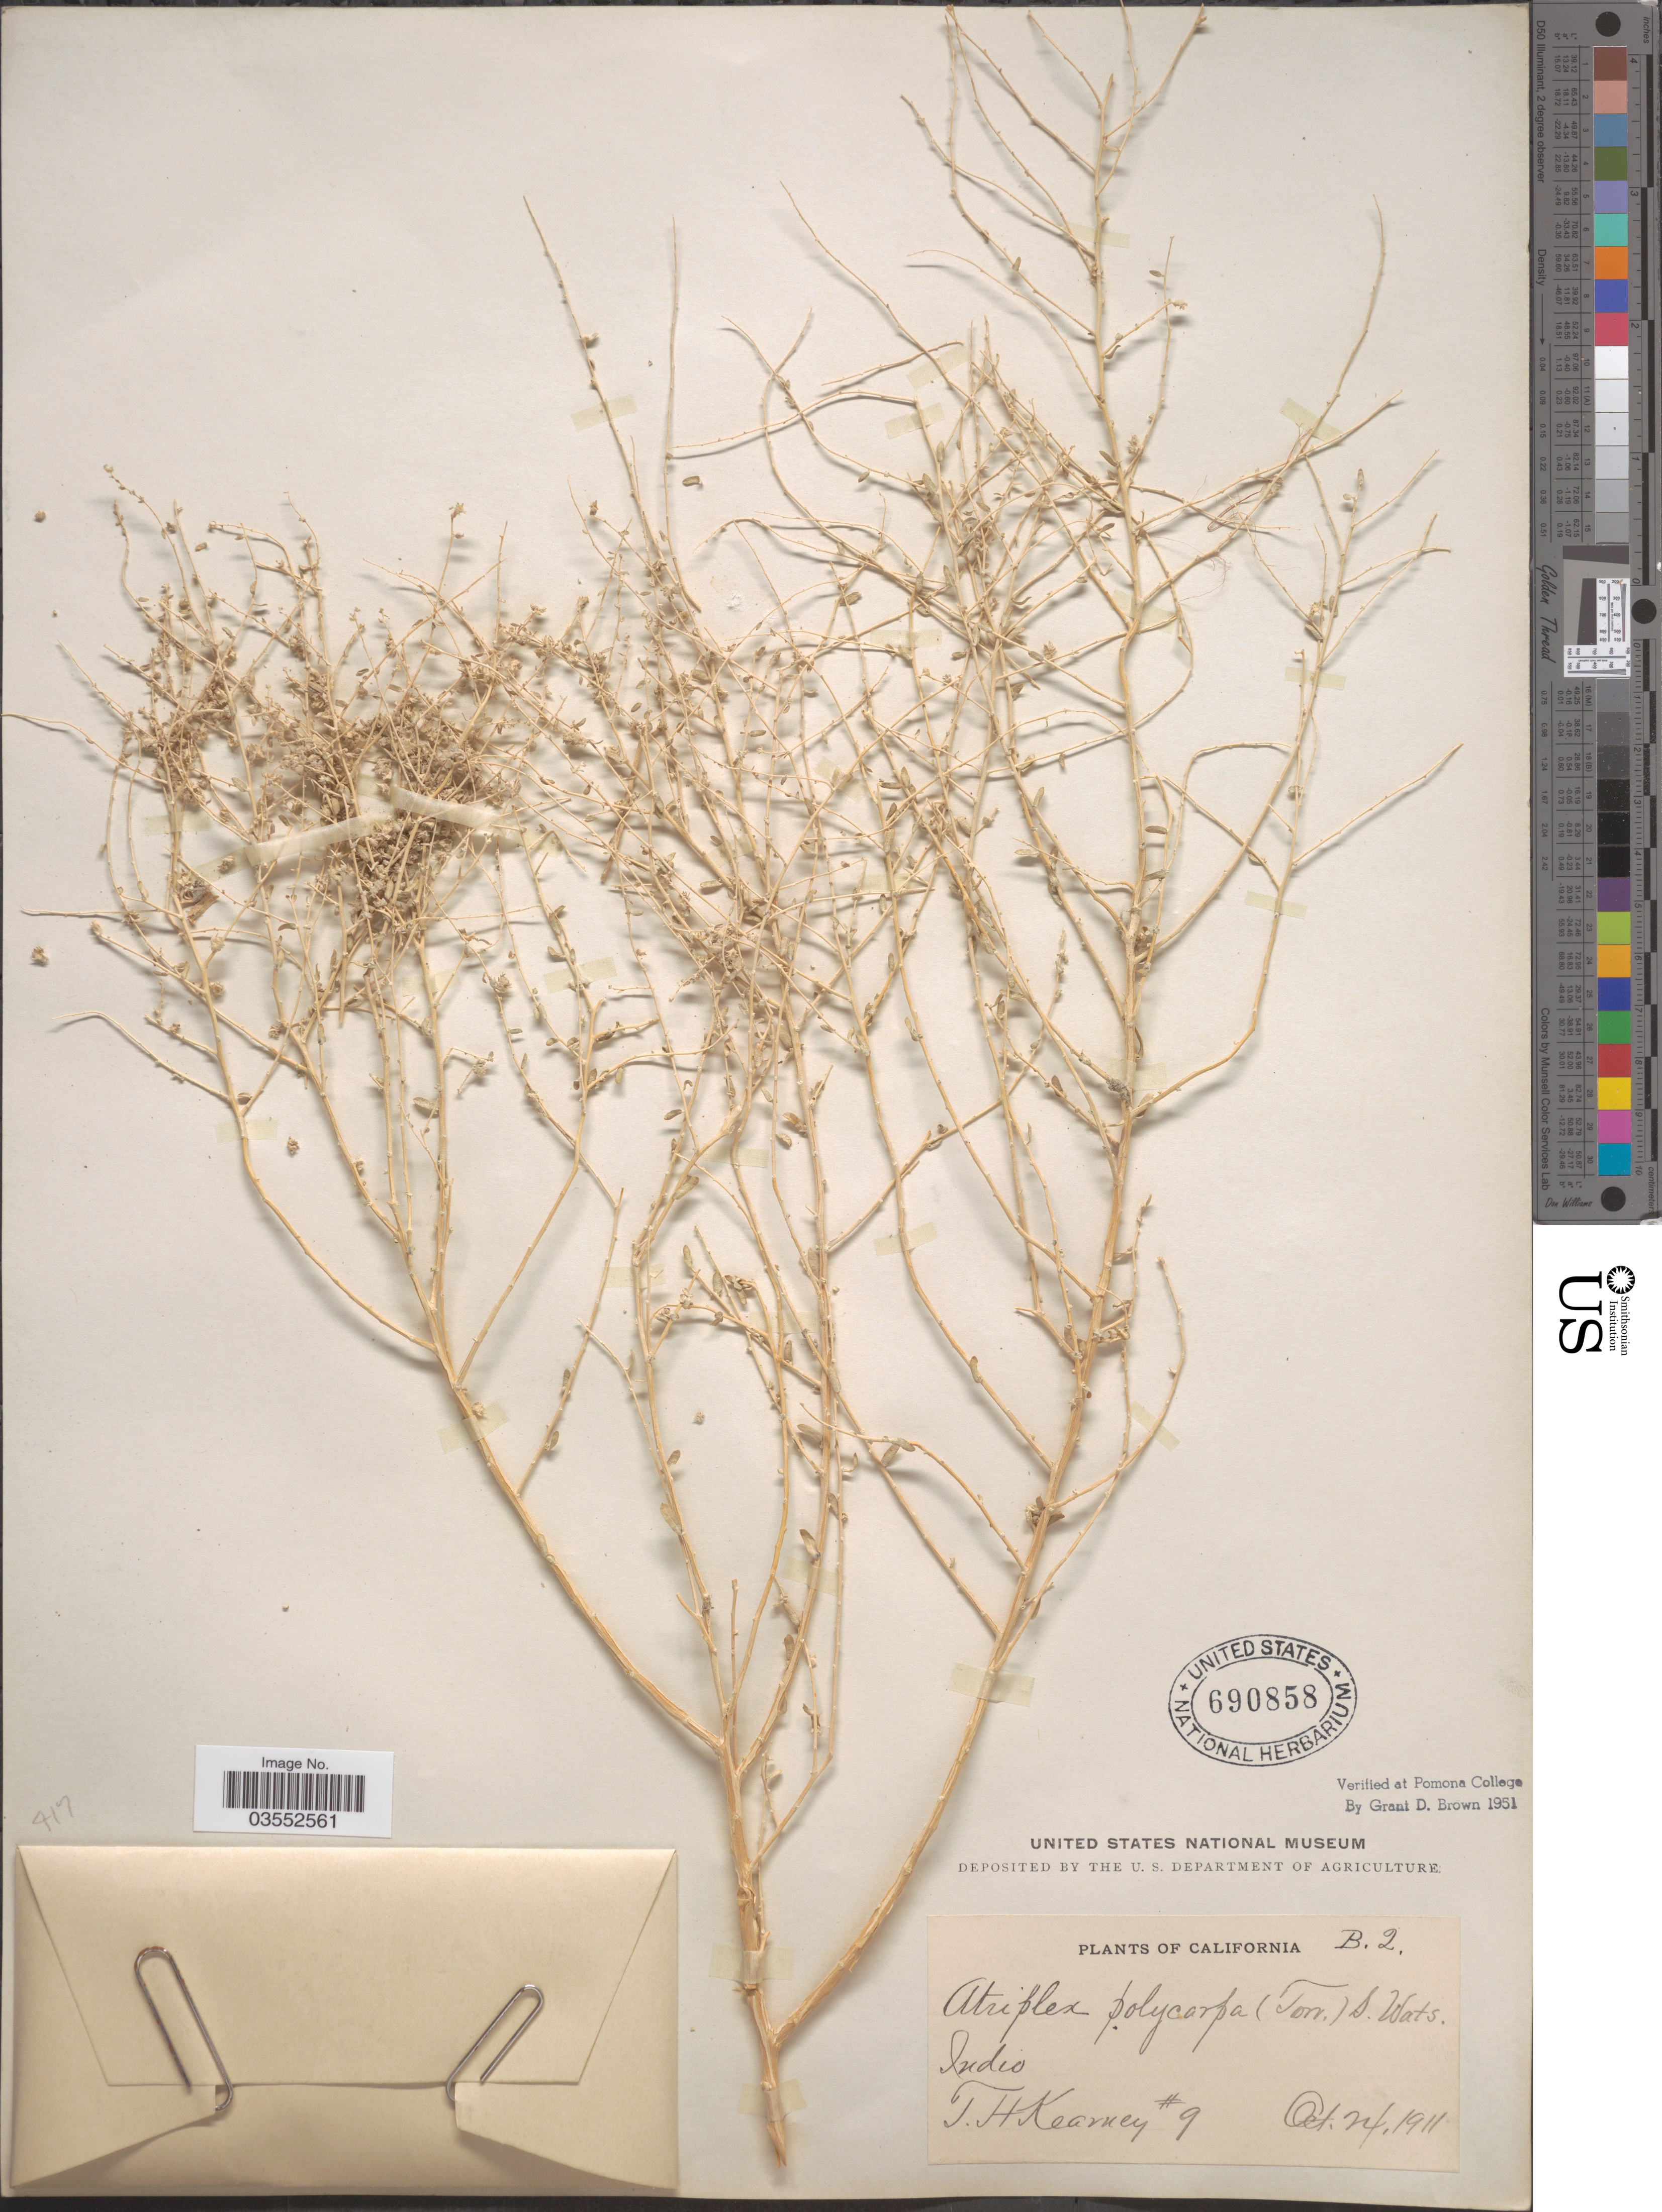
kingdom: Plantae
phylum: Tracheophyta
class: Magnoliopsida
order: Caryophyllales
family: Amaranthaceae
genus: Atriplex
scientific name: Atriplex polycarpa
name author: (Torr.) S. Watson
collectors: T. H. Kearney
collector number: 9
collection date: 1911-10-24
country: United States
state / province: California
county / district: Riverside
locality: Indio.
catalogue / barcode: US 690858